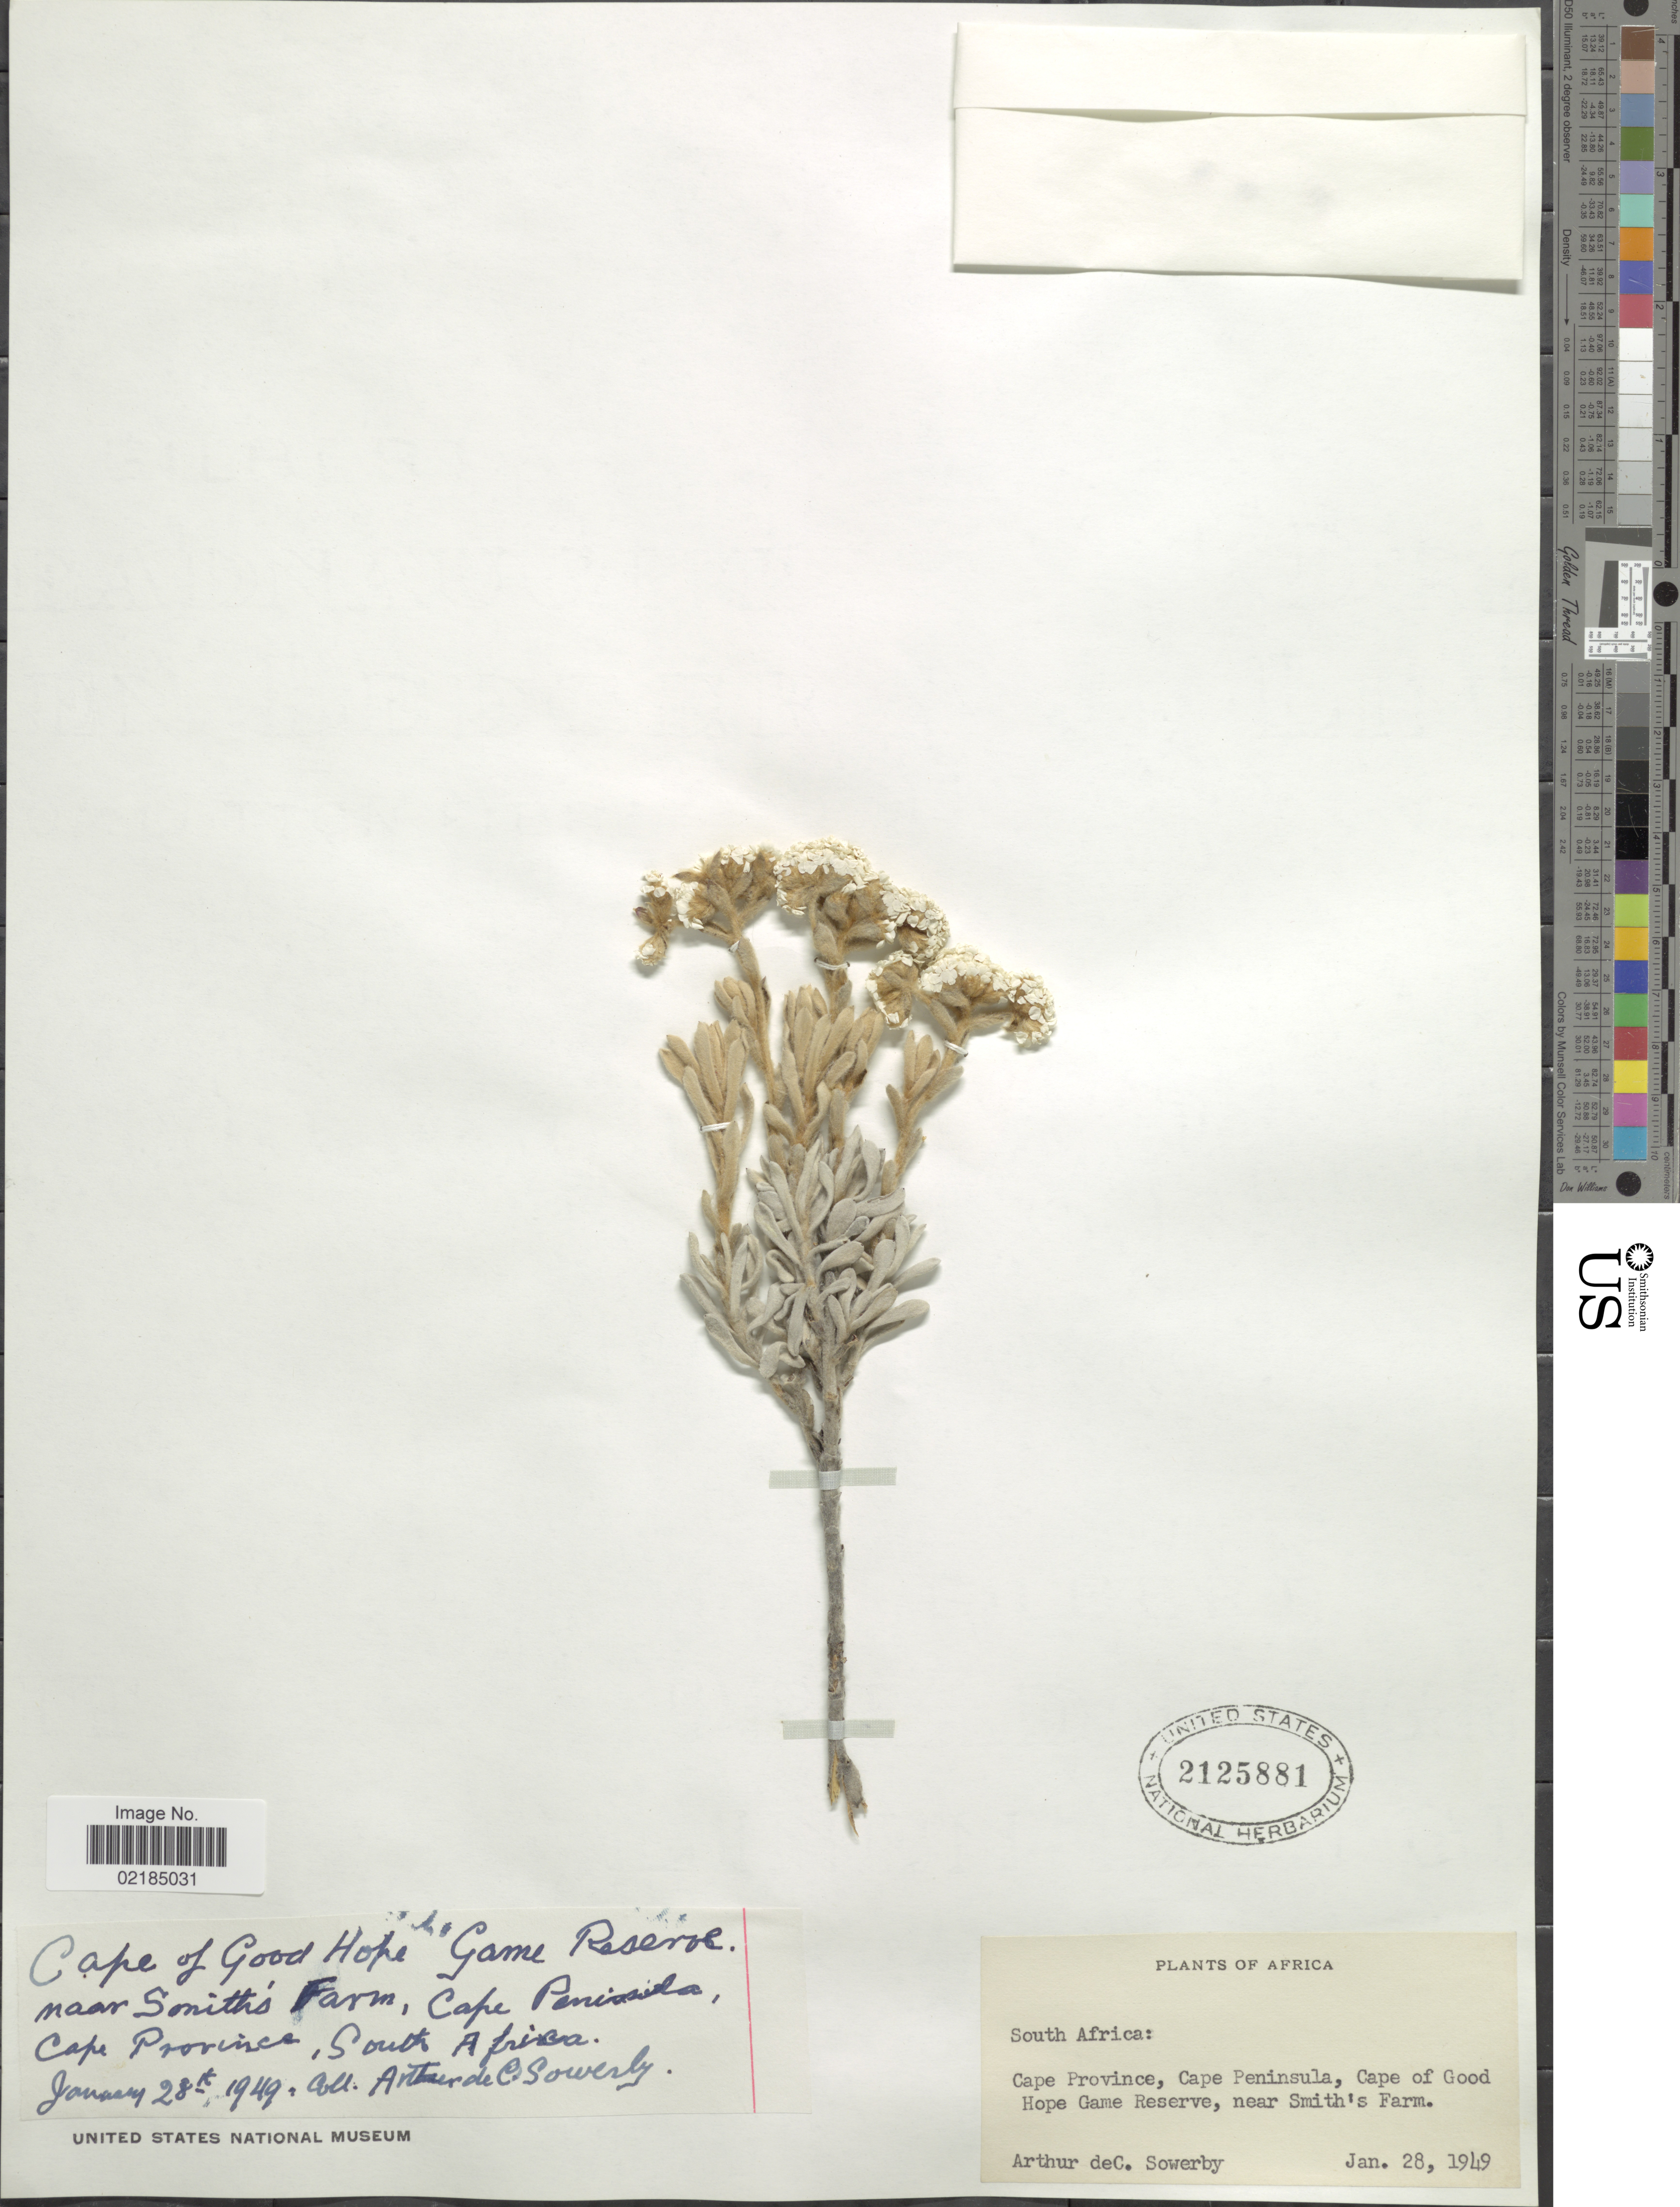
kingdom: Plantae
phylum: Tracheophyta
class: Magnoliopsida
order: Asterales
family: Asteraceae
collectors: A. D. Sowerby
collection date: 1949-01-28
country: South Africa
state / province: Western Cape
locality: Cape Province, Cape Peninsula, Cape of Good Hope Game Reserve, near Smith's Farm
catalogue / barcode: US 2125881